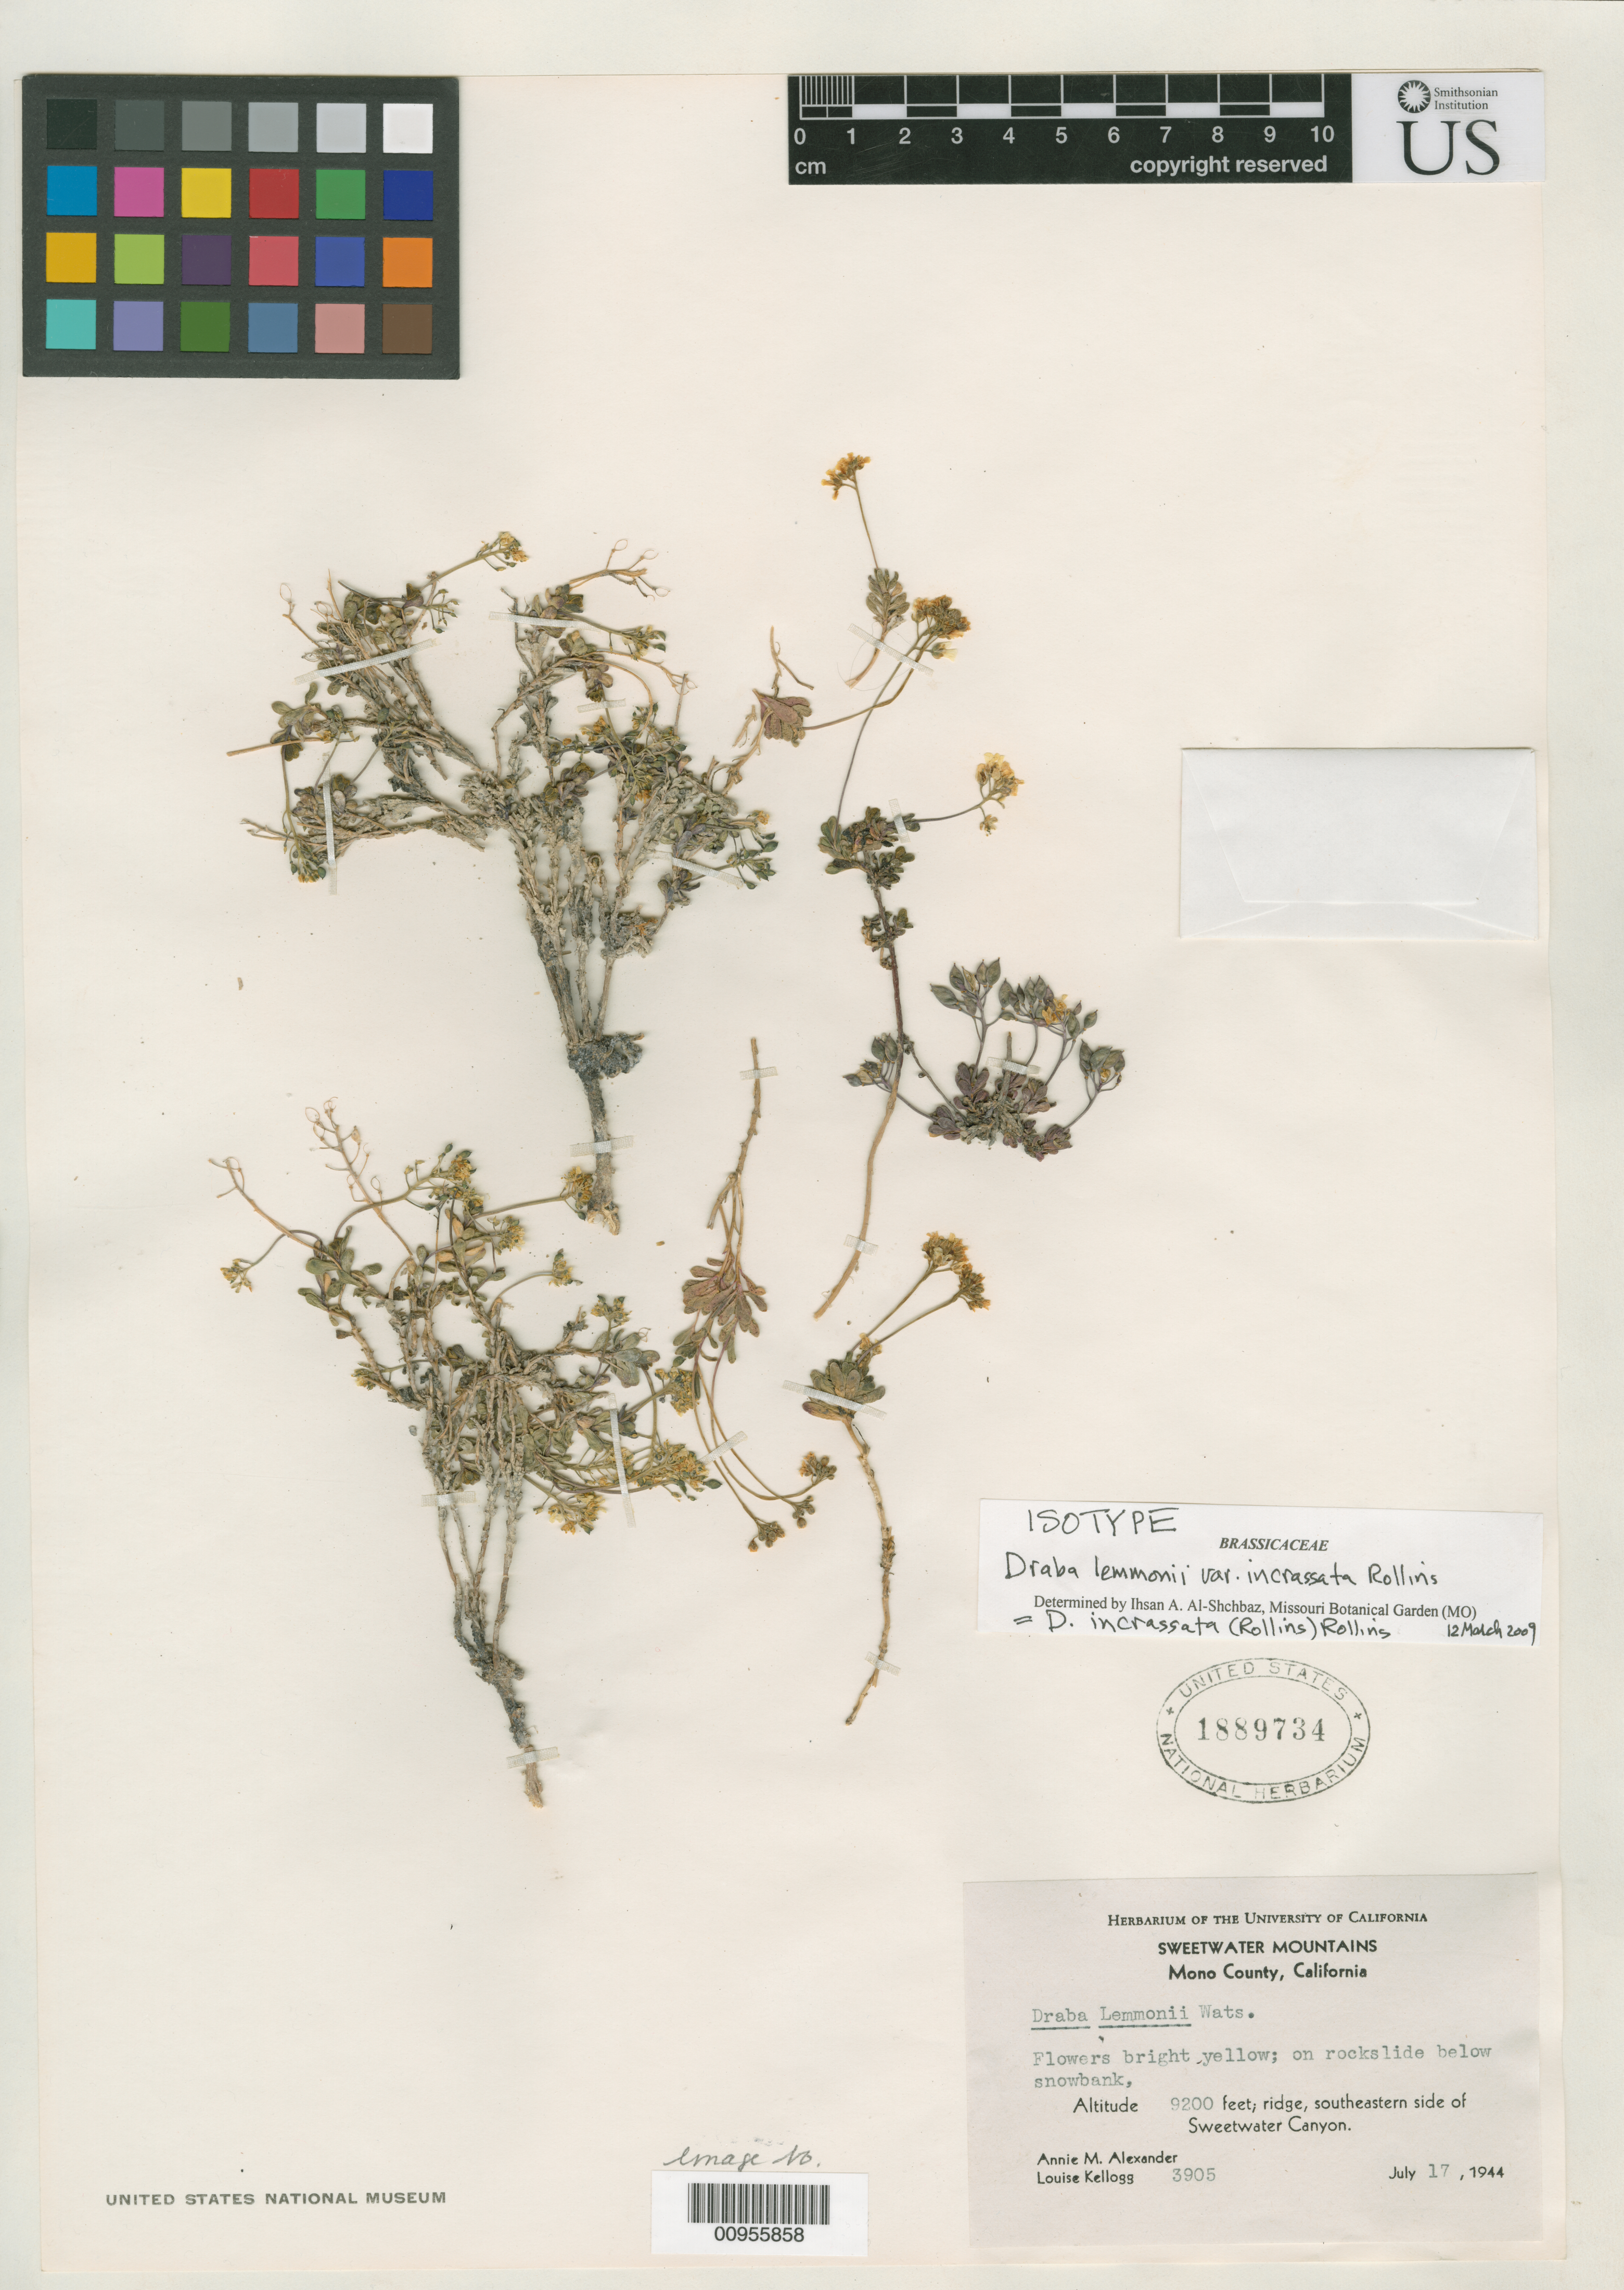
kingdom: Plantae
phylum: Tracheophyta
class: Magnoliopsida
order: Brassicales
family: Brassicaceae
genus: Draba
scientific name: Draba lemmonii var. incrassata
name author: Rollins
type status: Isotype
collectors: A. M. Alexander & L. Kellogg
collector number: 3905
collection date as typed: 17 Jul 1944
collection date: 1944-07-17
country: United States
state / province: California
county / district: Mono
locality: Sweetwater Mountains, Mono County. Ridge, southeastern side of Sweetwater Canyon.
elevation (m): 2804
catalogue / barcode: US 1889734